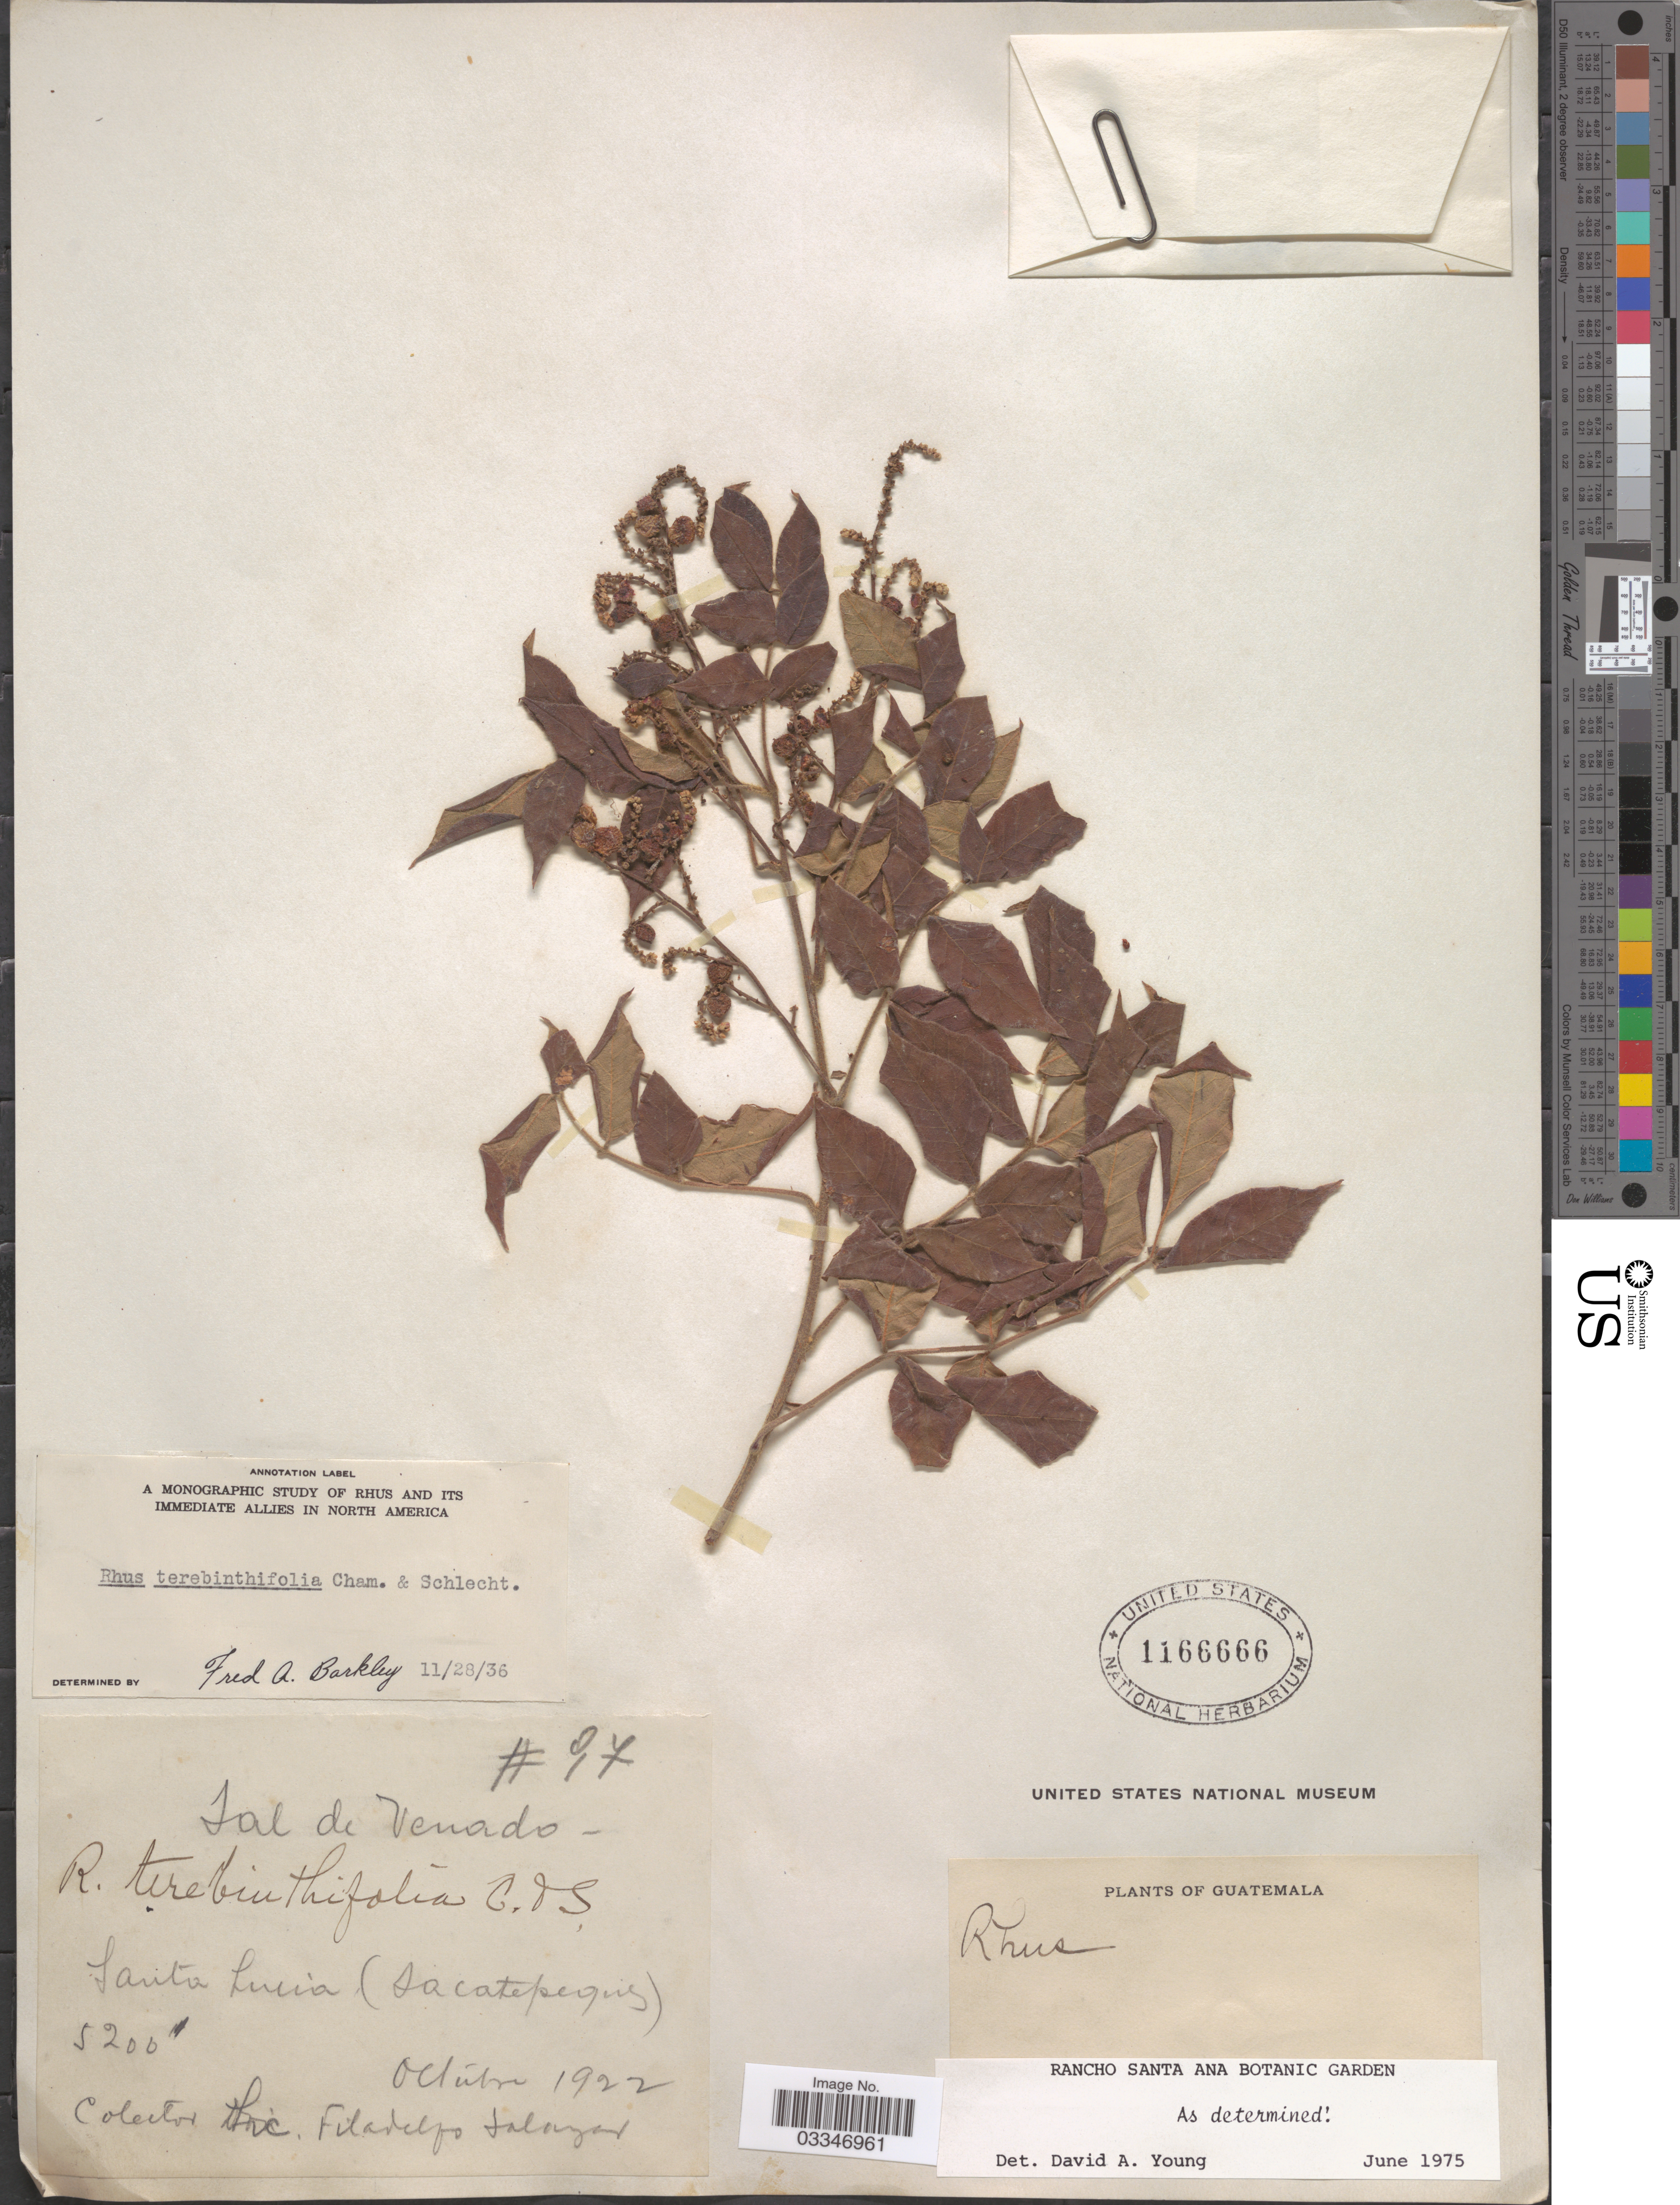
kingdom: Plantae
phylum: Tracheophyta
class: Magnoliopsida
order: Sapindales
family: Anacardiaceae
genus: Rhus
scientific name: Rhus terebinthifolia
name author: Schltdl. & Cham.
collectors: F. Salazar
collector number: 97*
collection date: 1922-10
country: Guatemala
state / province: Sacatepéquez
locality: Santa Lucia (Sacatepequiz).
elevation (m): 1585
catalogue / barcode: US 1166666